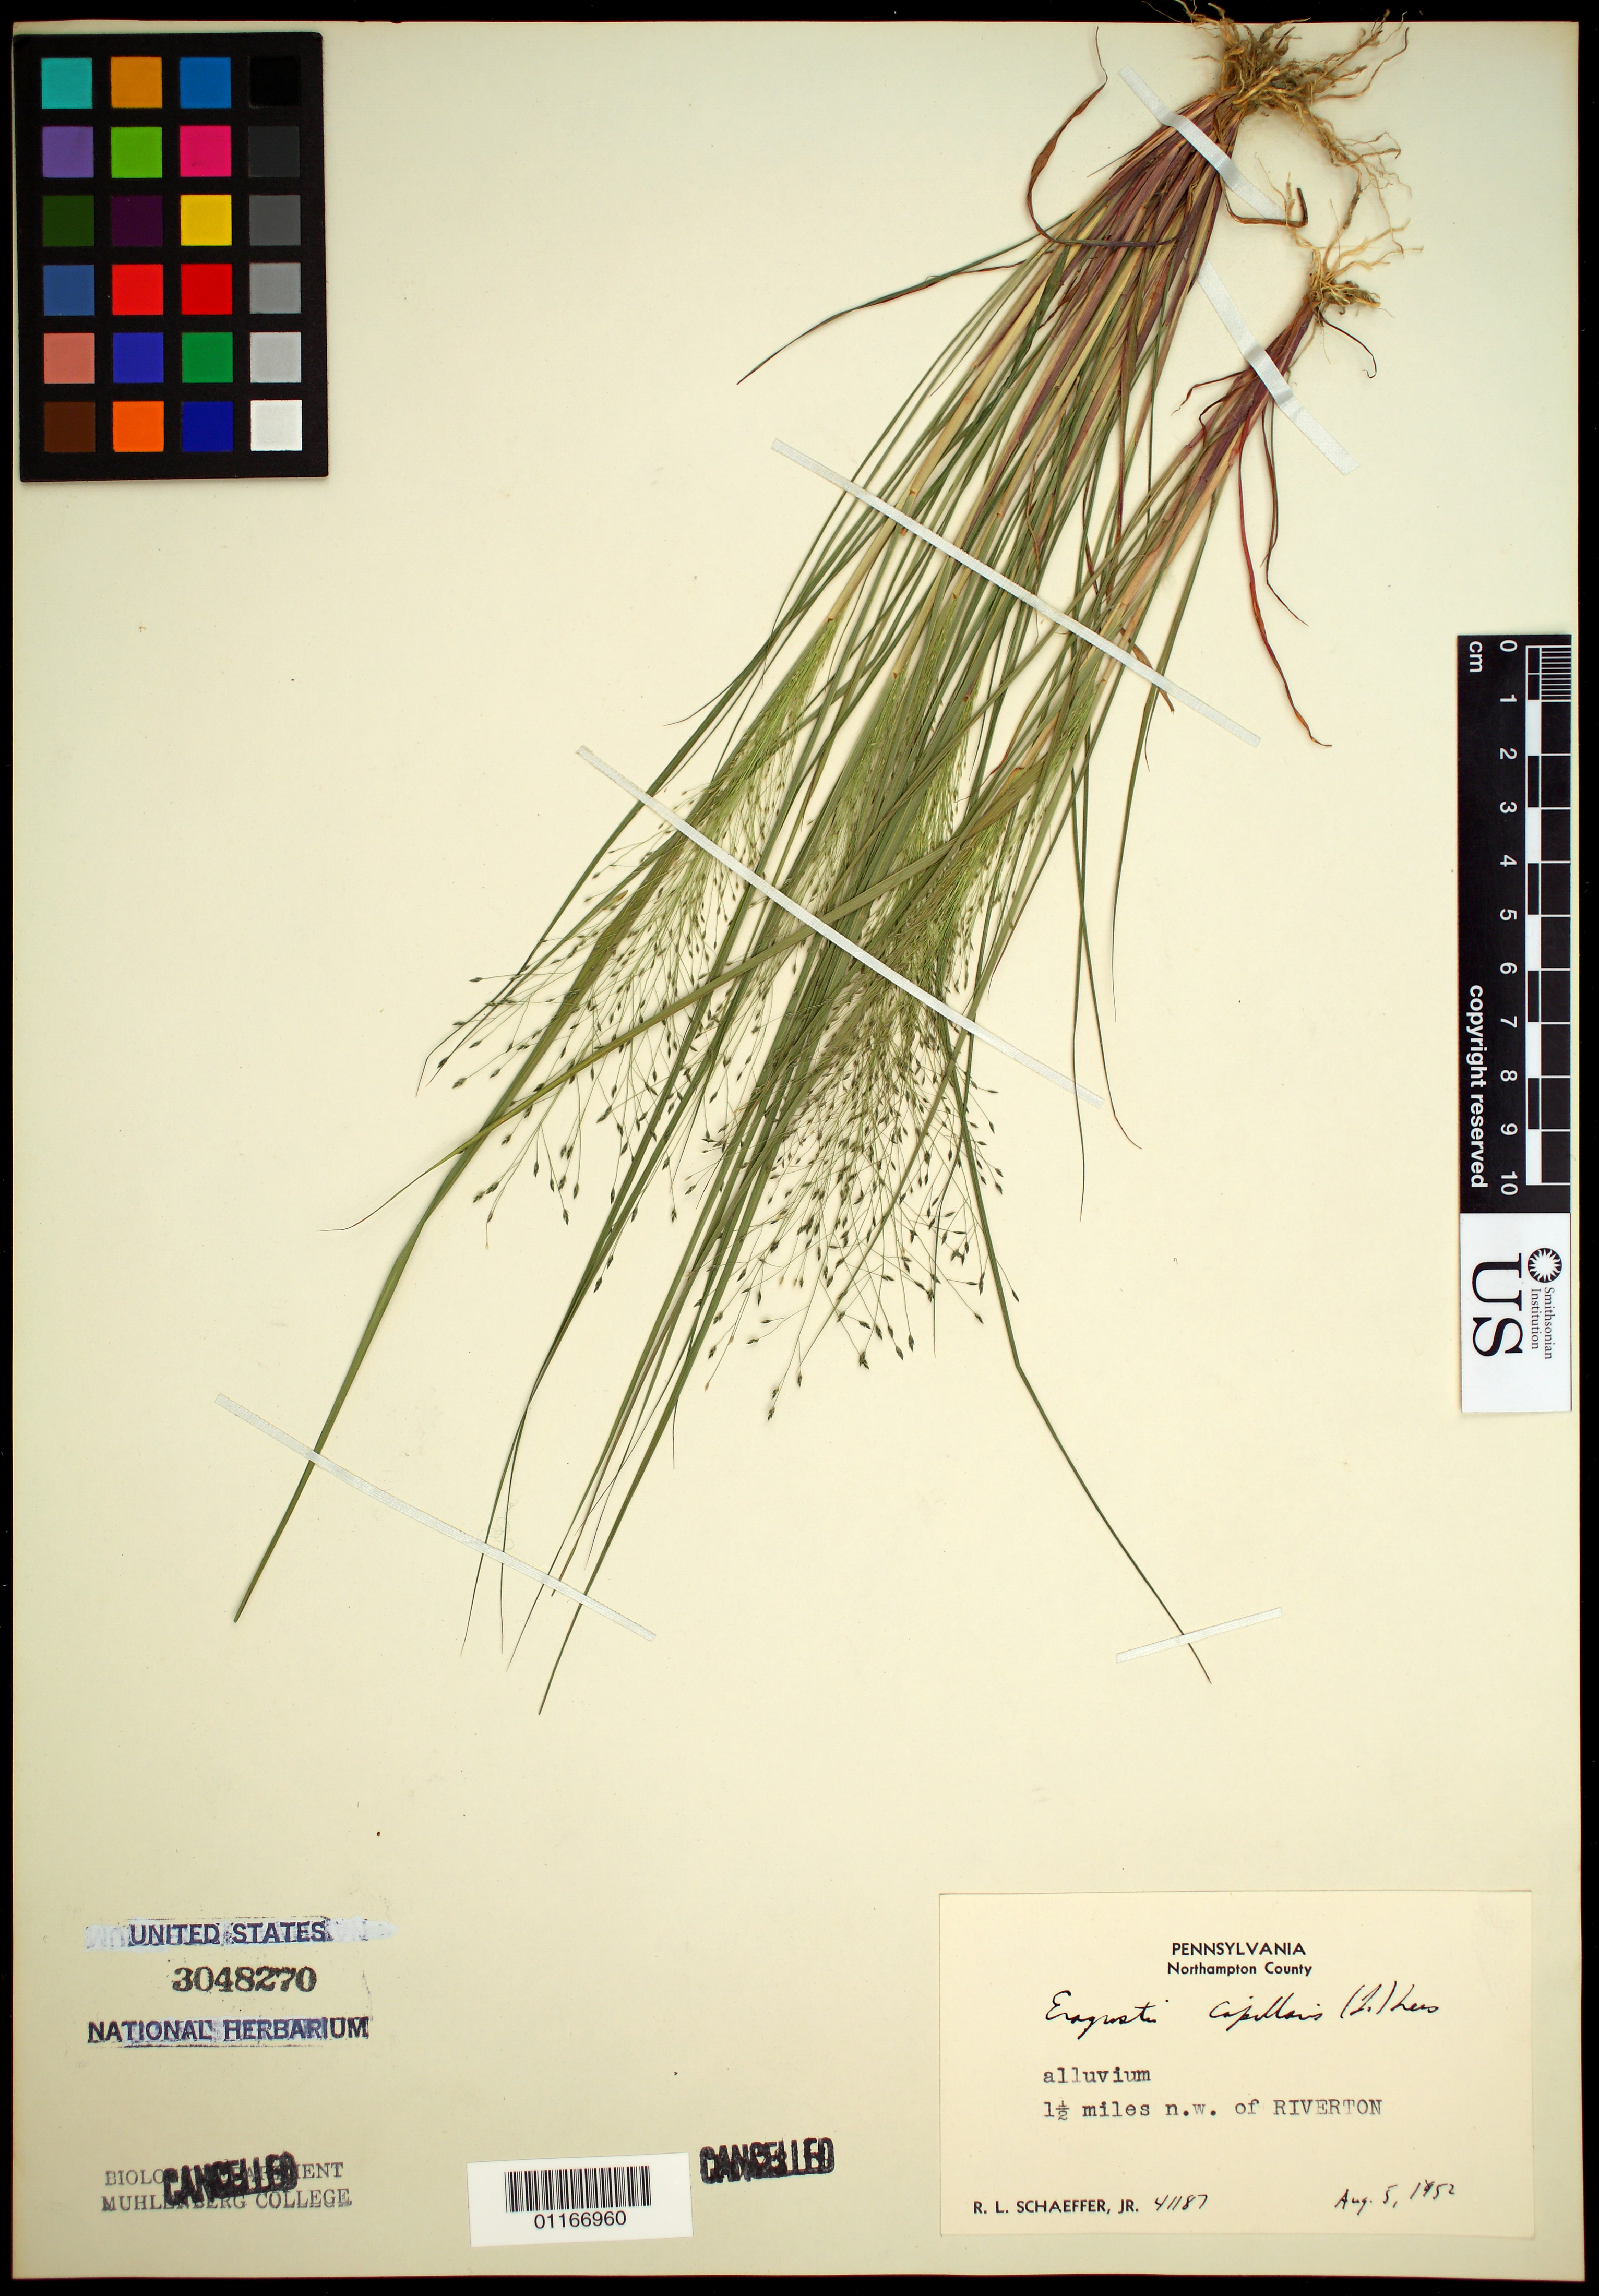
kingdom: Plantae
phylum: Tracheophyta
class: Liliopsida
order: Poales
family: Poaceae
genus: Eragrostis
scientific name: Eragrostis capillaris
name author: (L.) Nees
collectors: R. L. Schaeffer Jr.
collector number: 41187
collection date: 1952-08-05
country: United States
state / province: Pennsylvania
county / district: Northampton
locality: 1.5 miles NW of Riverton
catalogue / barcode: US 3048270